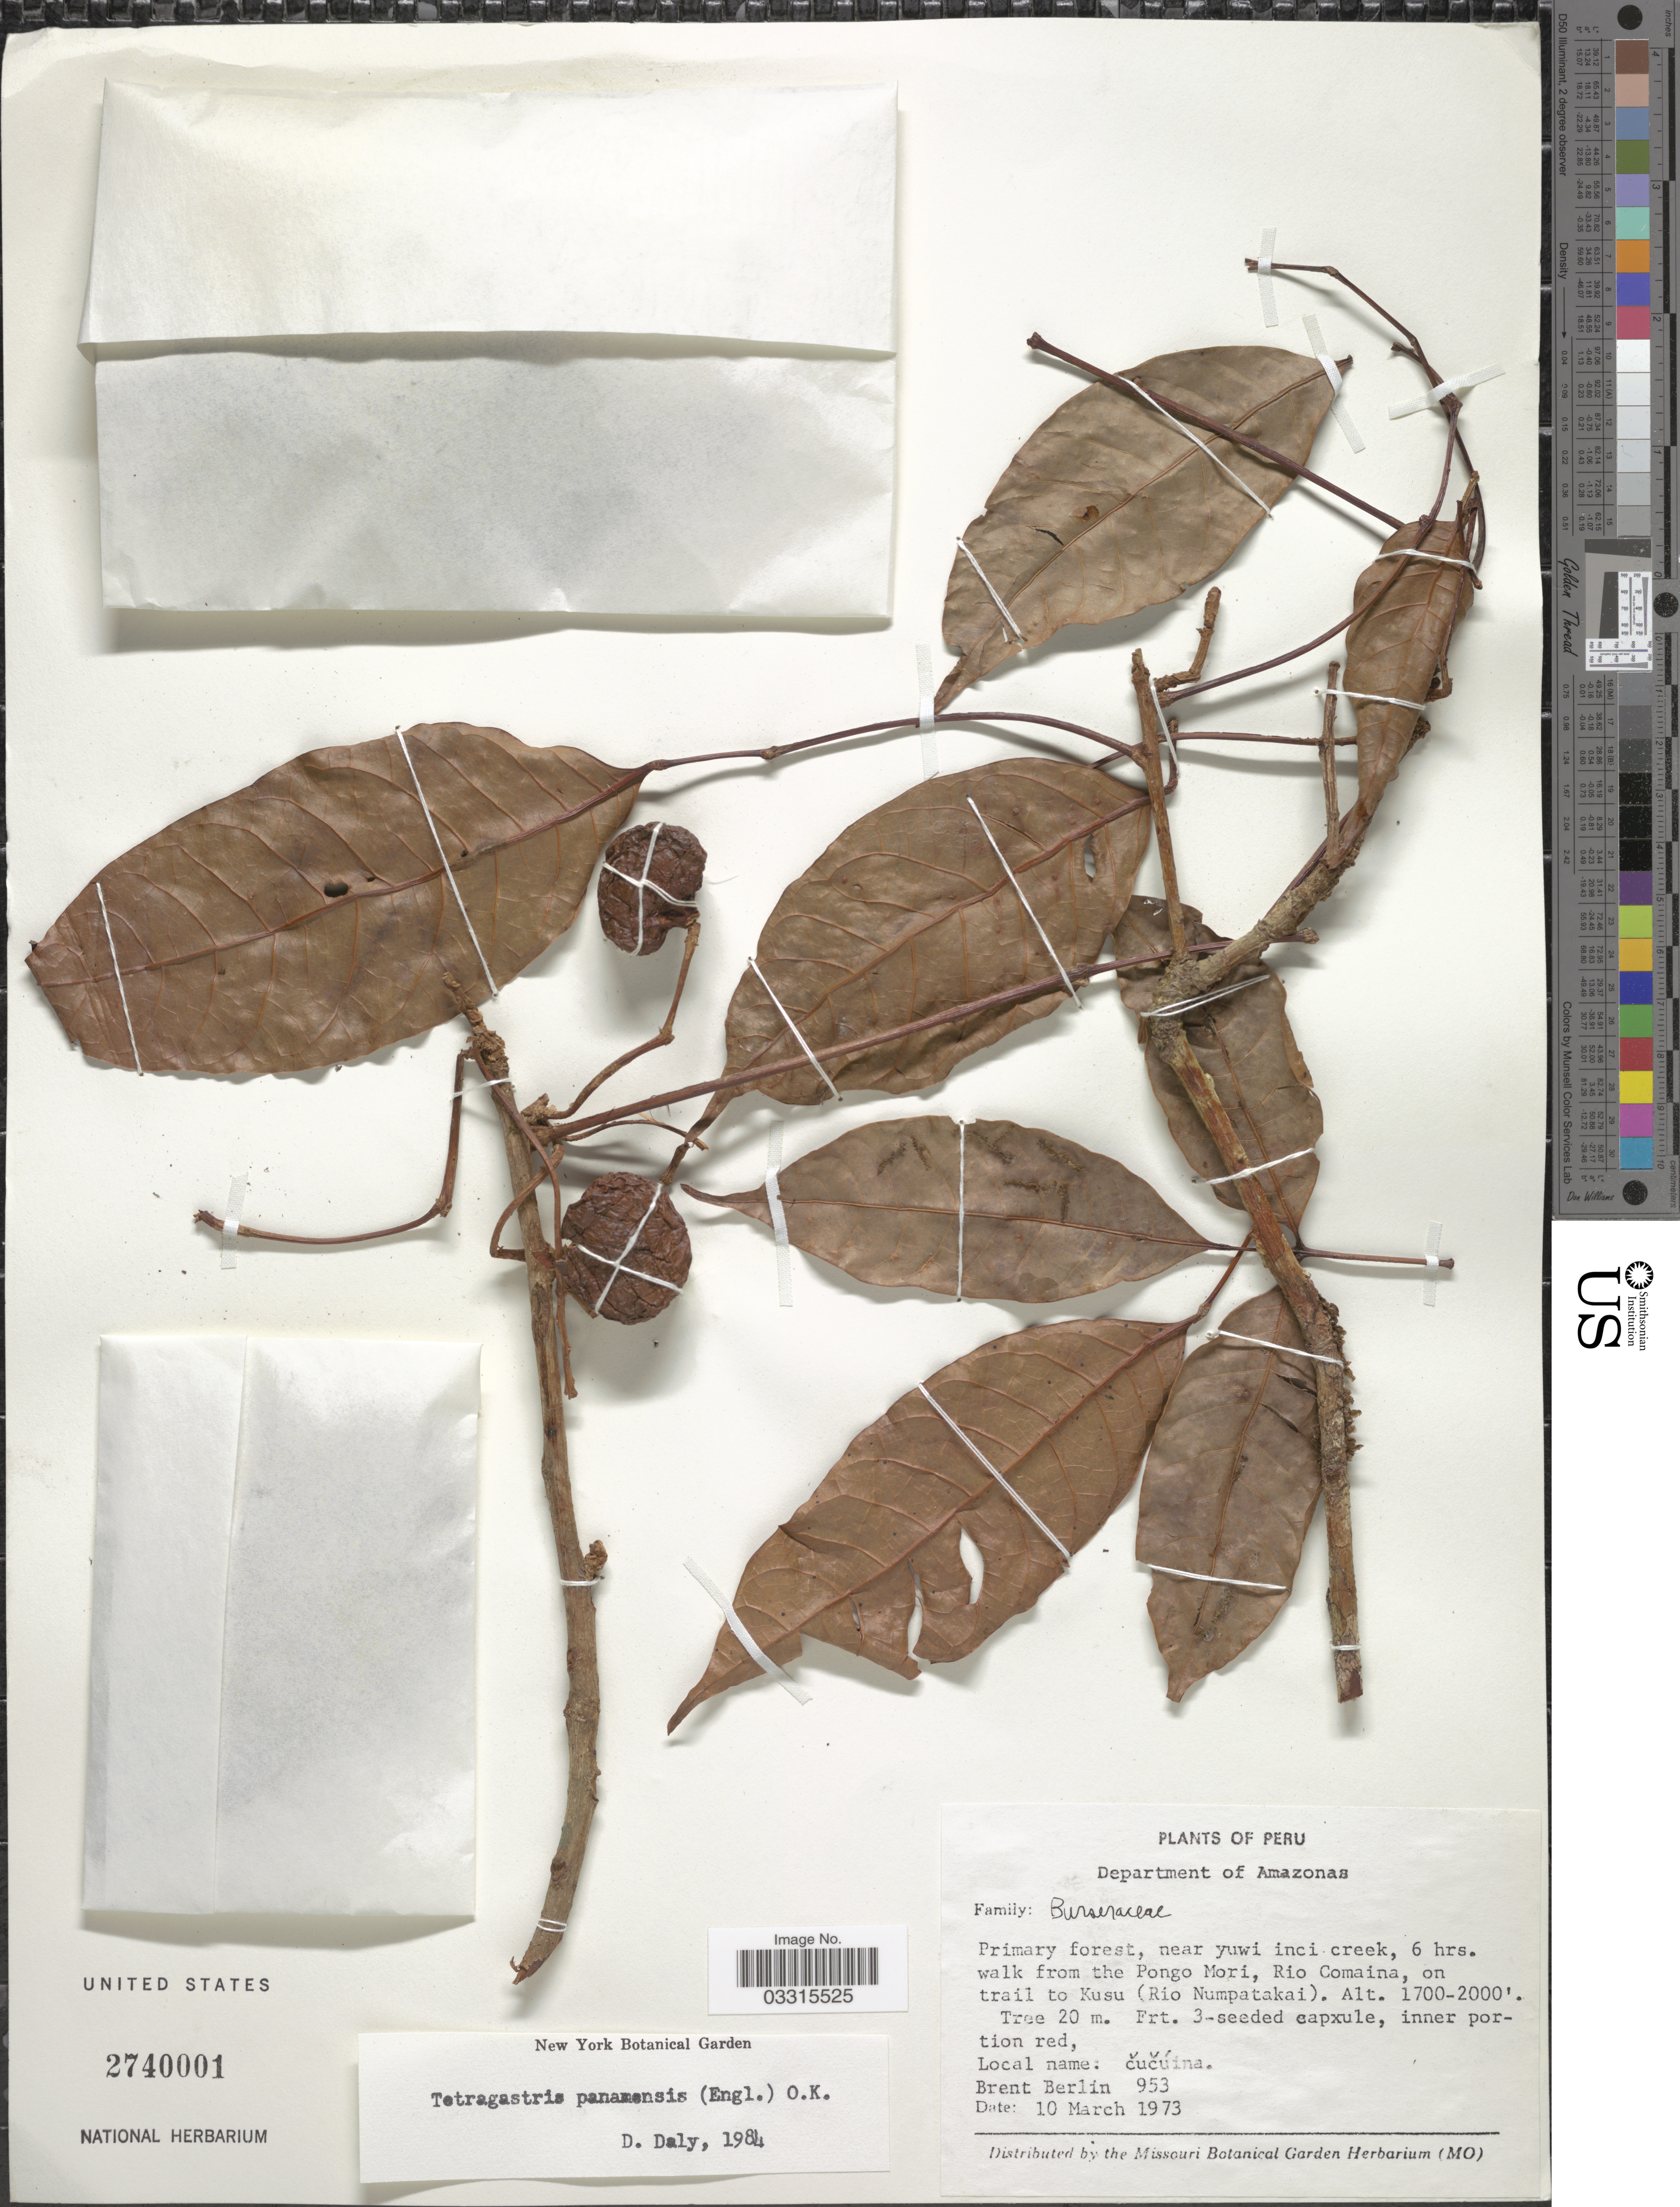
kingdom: Plantae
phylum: Tracheophyta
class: Magnoliopsida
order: Sapindales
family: Burseraceae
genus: Protium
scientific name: Protium stevensonii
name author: (Standl.) Daly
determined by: Daly, Douglas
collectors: B. Berlin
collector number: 953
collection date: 1973-03-10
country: Peru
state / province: Amazonas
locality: Department of Amazonas. Near yuwi inci creek, 6 hrs. walk from the Pongo Mori, Rio Comaina, on trail to Kusu (Rio Numpatakai).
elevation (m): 518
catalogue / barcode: US 2740001